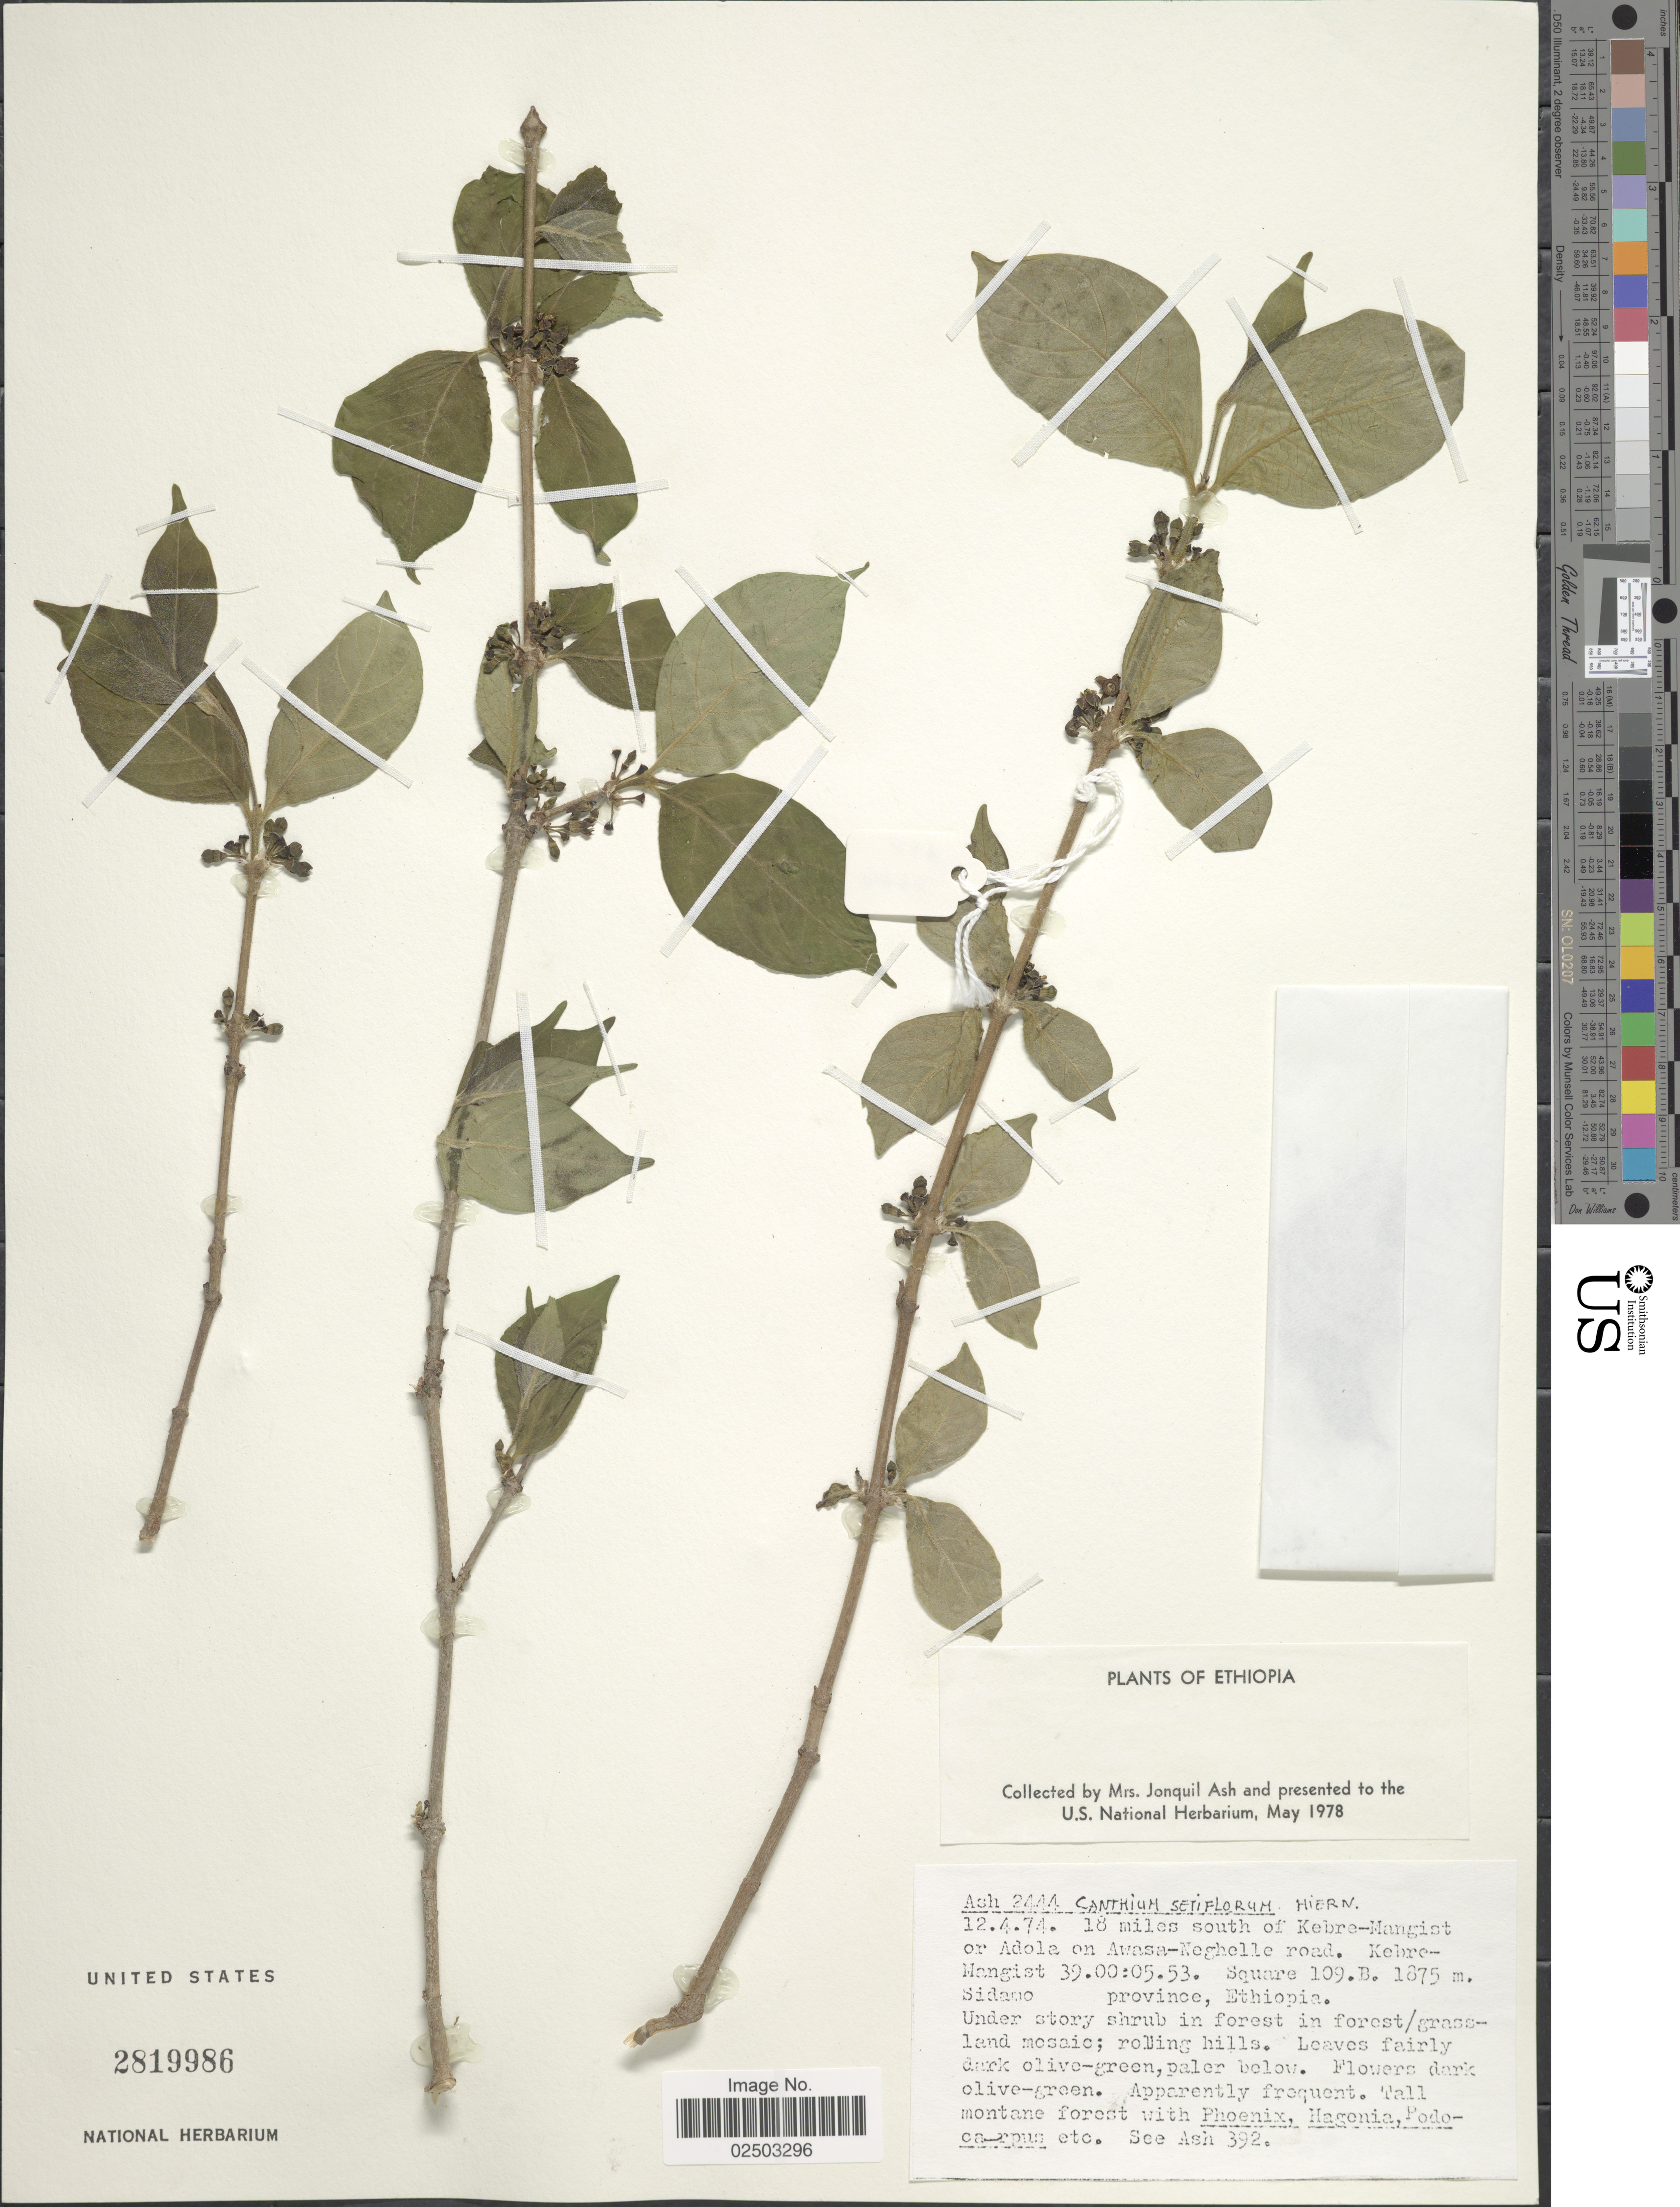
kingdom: Plantae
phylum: Tracheophyta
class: Magnoliopsida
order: Gentianales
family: Rubiaceae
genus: Canthium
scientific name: Canthium setiflorum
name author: Hiern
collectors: J. Ash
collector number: Ash2444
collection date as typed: Transcribed d/m/y: 12/4/74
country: Ethiopia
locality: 18 miles south of Kebre-Mangrist or Adola on Awasa-Neghelle road, Kebre-Mangist, 39.00:05.53 Square 109.B. Sidamo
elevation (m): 1875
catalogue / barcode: US 2819986